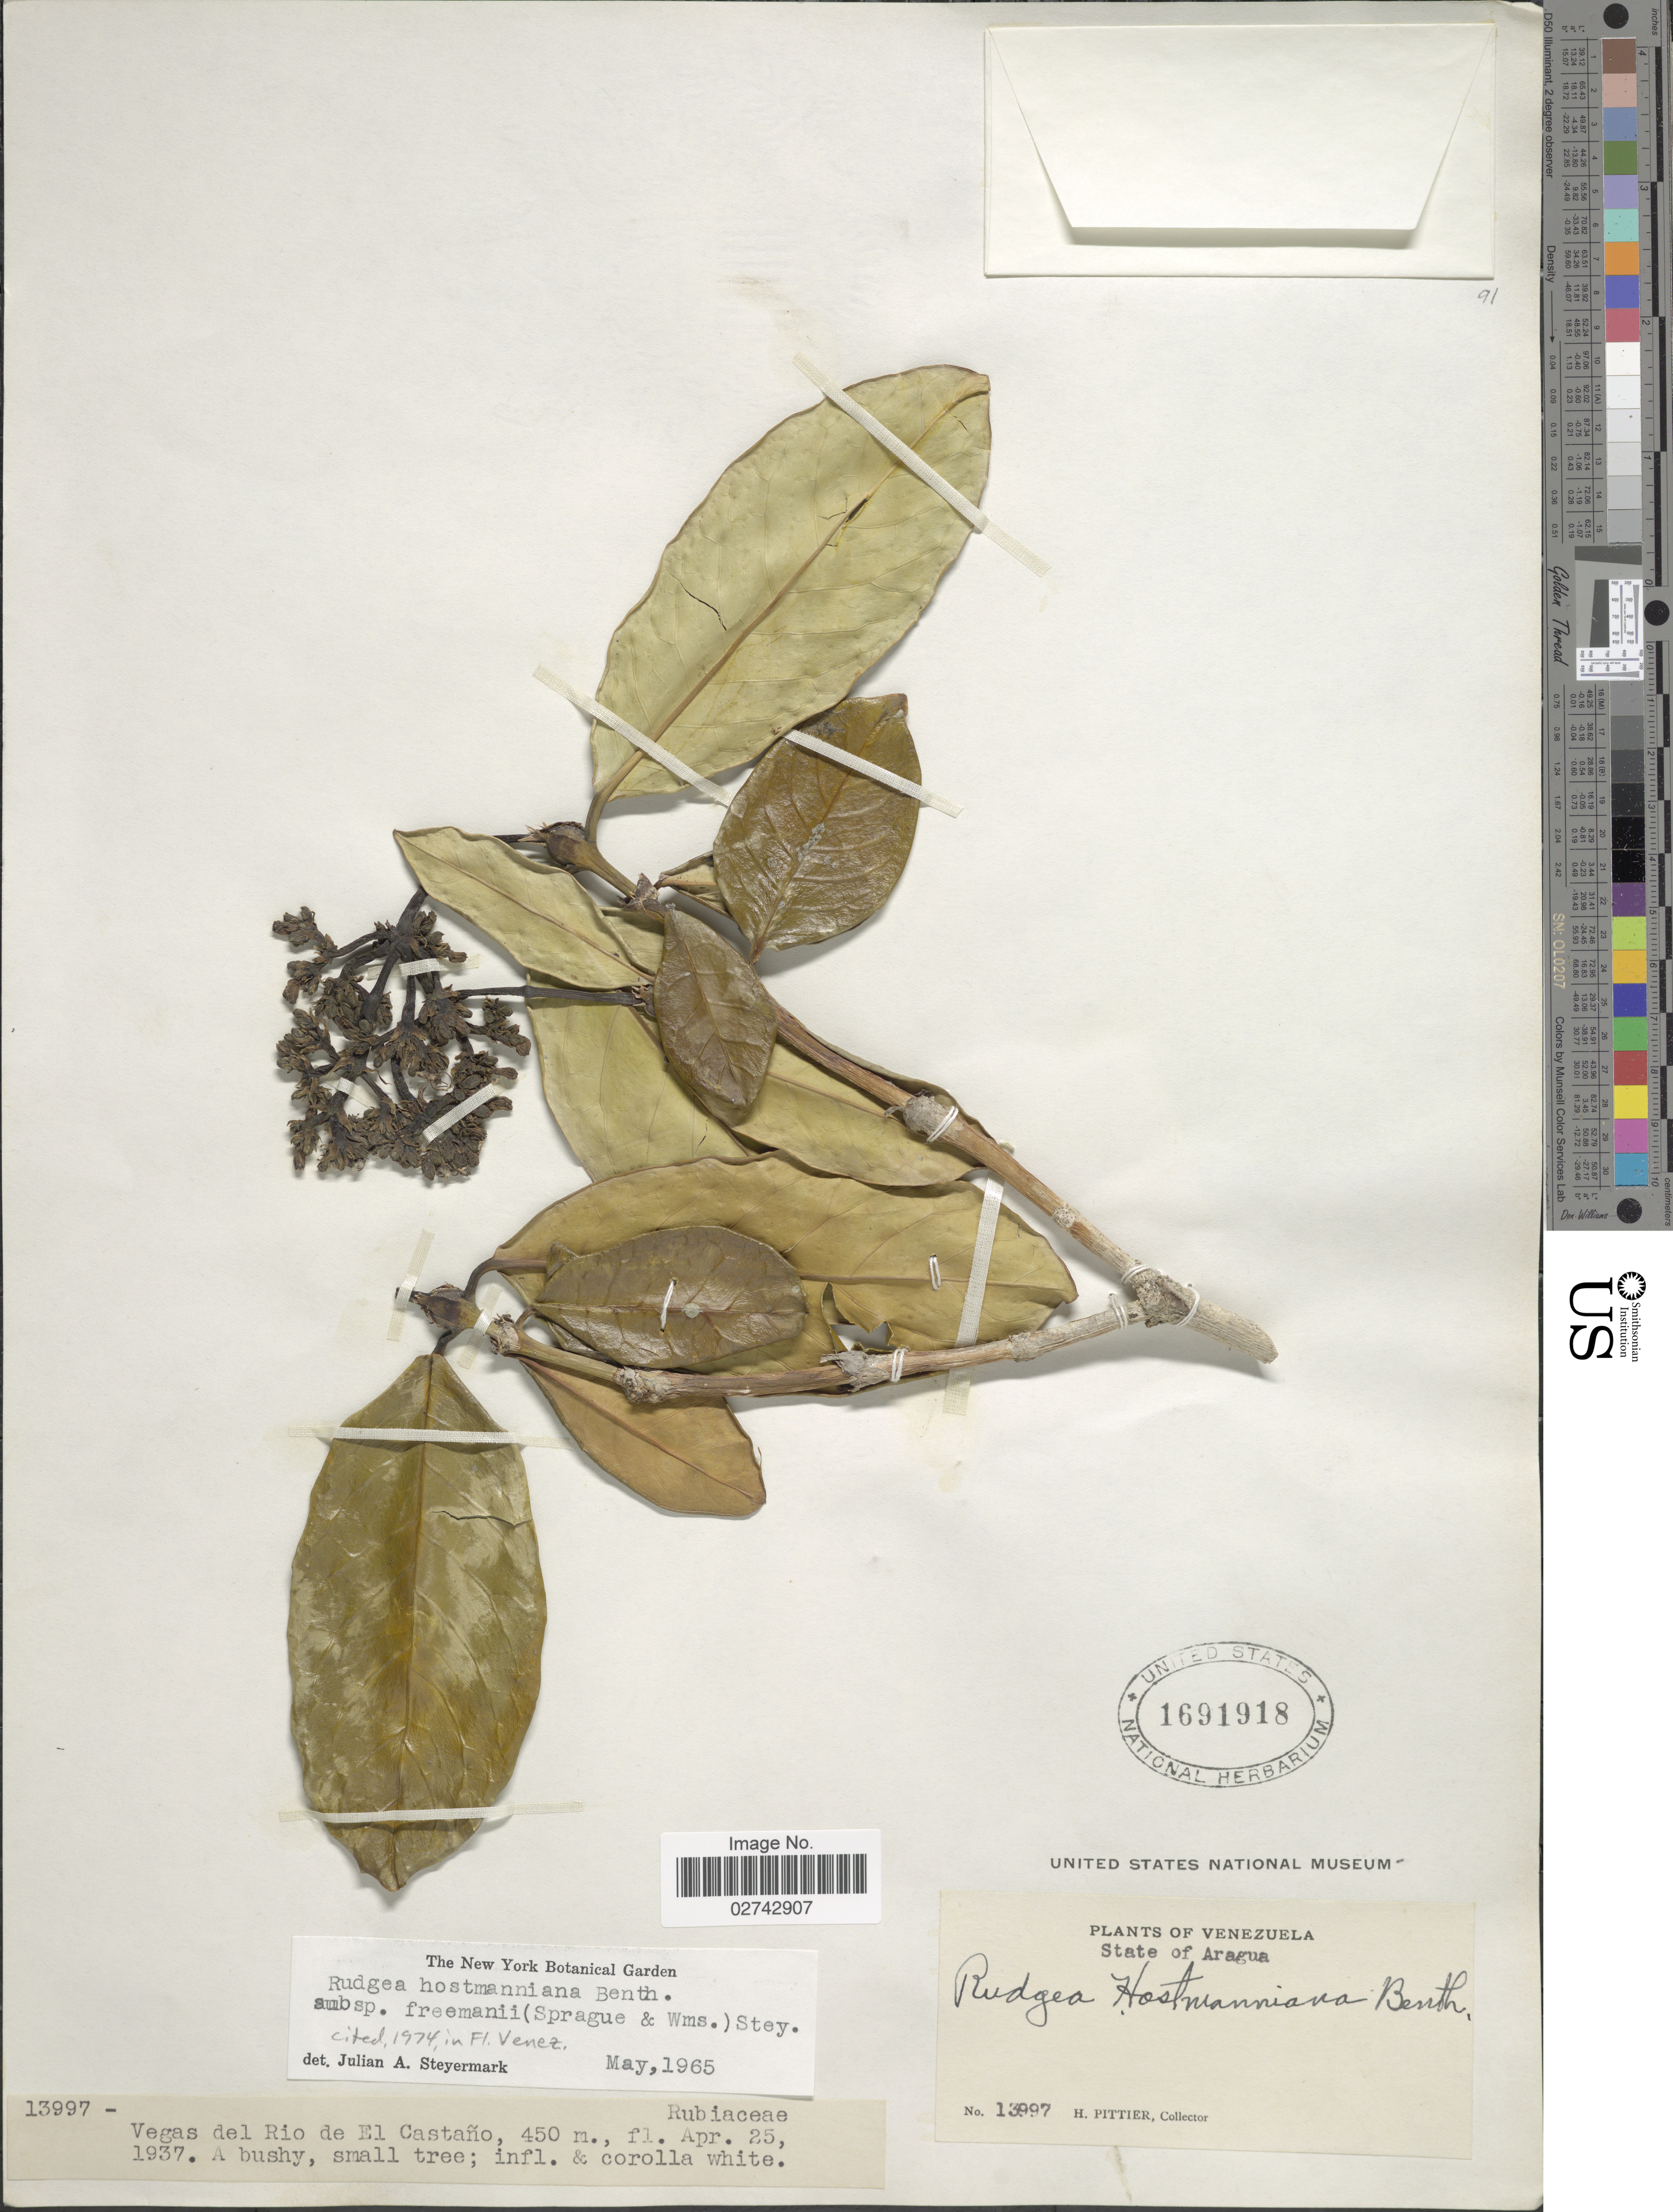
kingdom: Plantae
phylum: Tracheophyta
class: Magnoliopsida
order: Gentianales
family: Rubiaceae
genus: Rudgea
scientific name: Rudgea hostmanniana subsp. freemanii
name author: (C. Sprague & R.O. Williams ex R.O. Williams & Cheesman) Steyerm.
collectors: H. F. Pittier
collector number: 13997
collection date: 1937-04-25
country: Venezuela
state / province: Aragua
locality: Vegas del Rio de El Castano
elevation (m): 450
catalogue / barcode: US 1691918